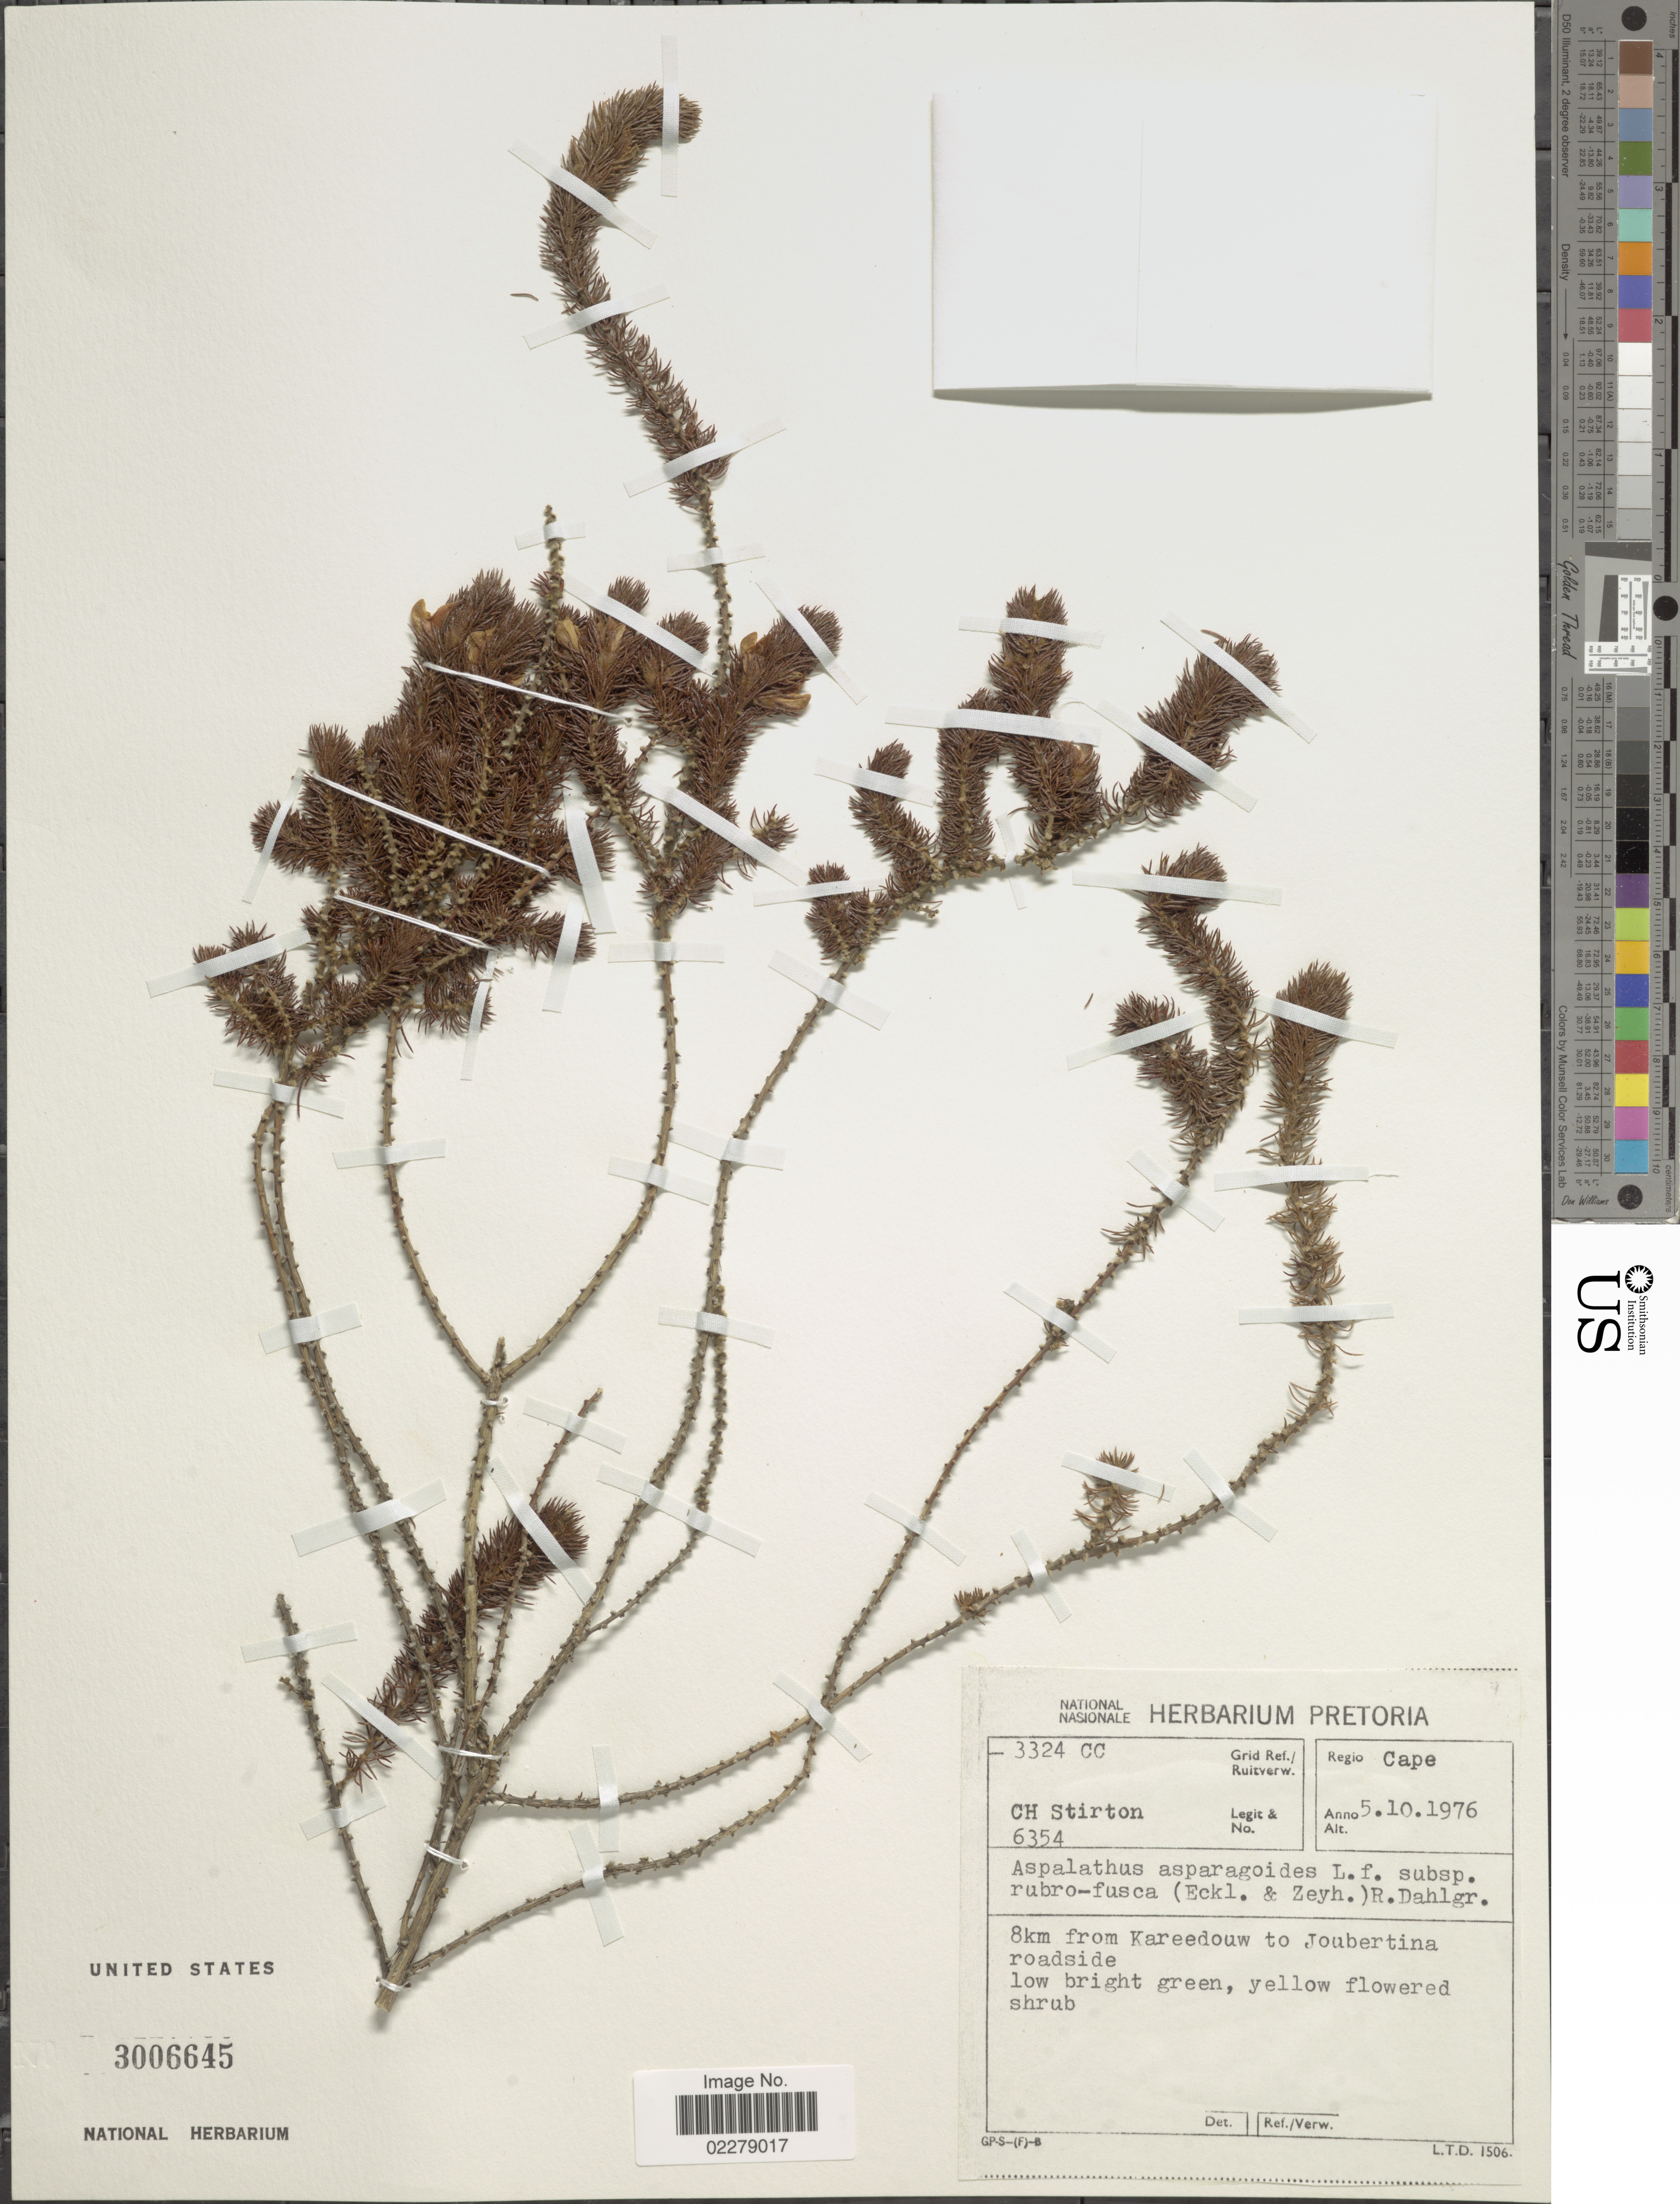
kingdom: Plantae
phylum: Tracheophyta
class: Magnoliopsida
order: Fabales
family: Fabaceae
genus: Aspalathus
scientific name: Aspalathus asparagoides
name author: L. f.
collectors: C. H. Stirton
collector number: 6354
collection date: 1976-10-05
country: South Africa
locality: Regio Cape. 8 km from Karedouw to Joubertina roadside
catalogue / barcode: US 3006645